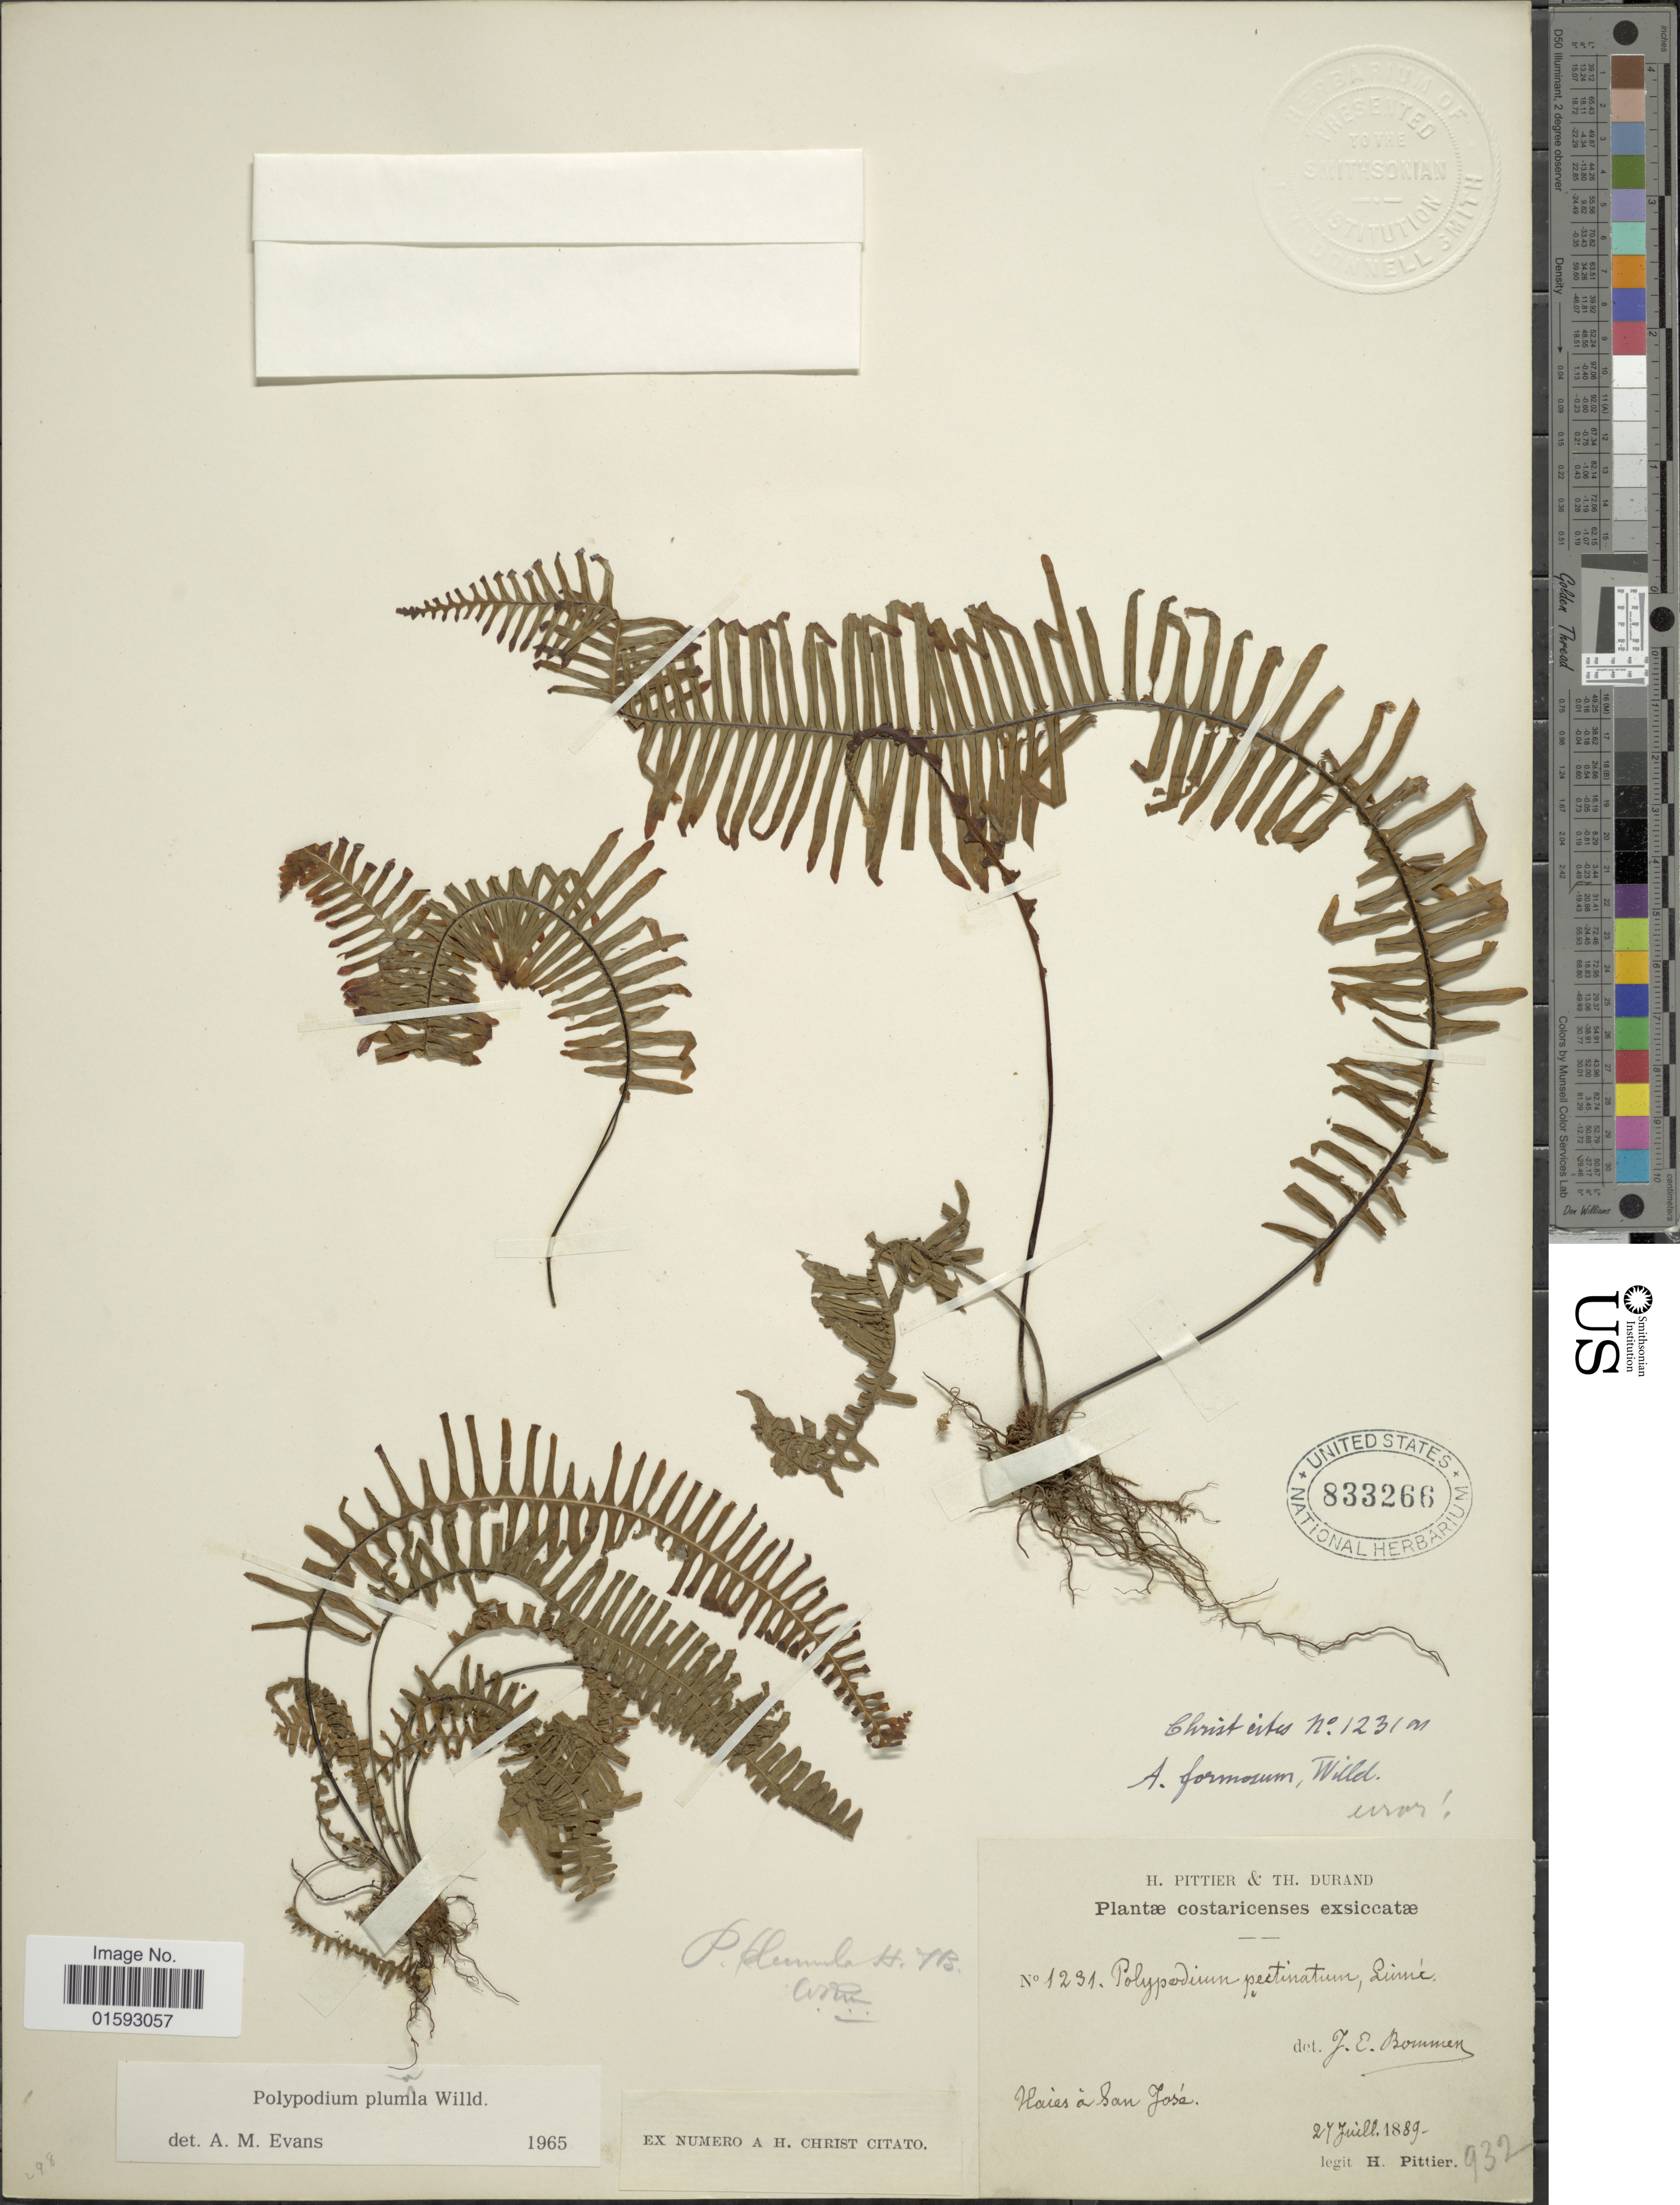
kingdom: Plantae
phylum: Tracheophyta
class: Polypodiopsida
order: Polypodiales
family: Polypodiaceae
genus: Pecluma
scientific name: Pecluma plumula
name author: (Humb. & Bonpl. ex Willd.) M.G. Price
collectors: H. F. Pittier & T. Durand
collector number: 1231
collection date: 1889-07-27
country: Costa Rica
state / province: San José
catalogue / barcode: US 833266